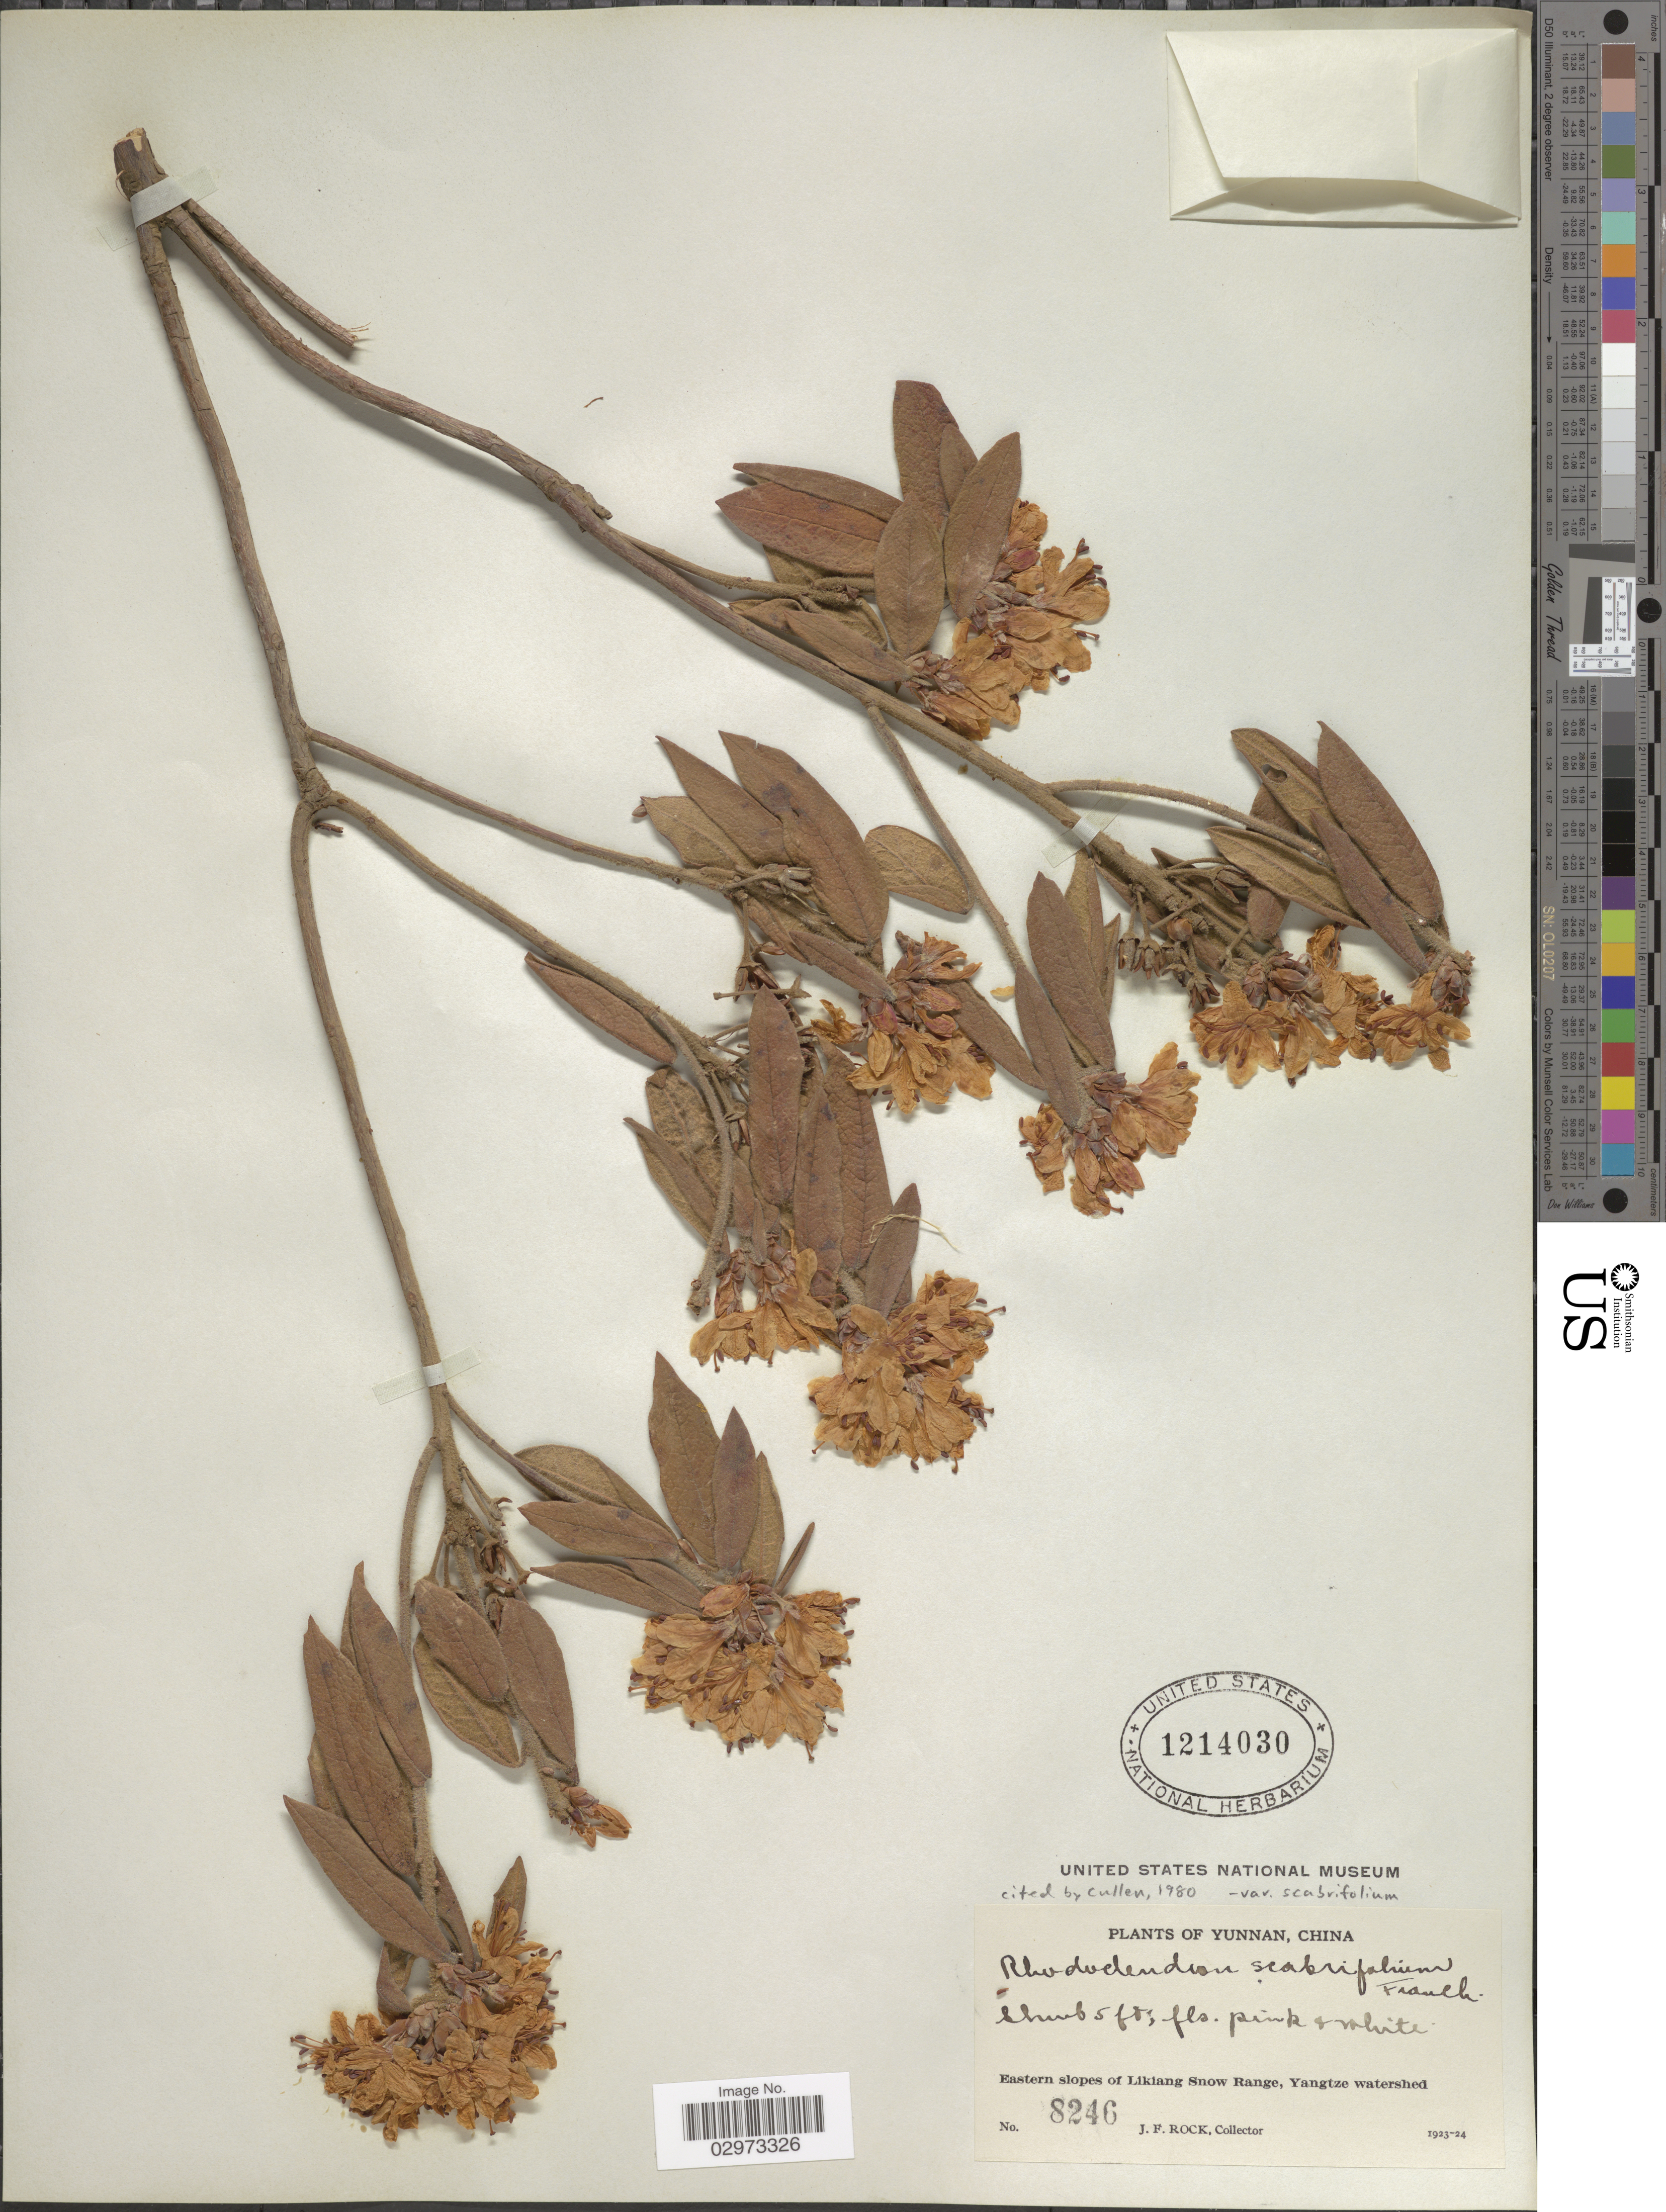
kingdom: Plantae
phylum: Tracheophyta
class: Magnoliopsida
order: Ericales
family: Ericaceae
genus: Rhododendron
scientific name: Rhododendron scabrifolium var. scabrifolium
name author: Franch.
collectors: J. Rock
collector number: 8246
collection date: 1923/1924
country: China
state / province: Yunnan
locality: Eastern slopes of Likiang Snow Range, Yangtze watershed.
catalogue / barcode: US 1214030